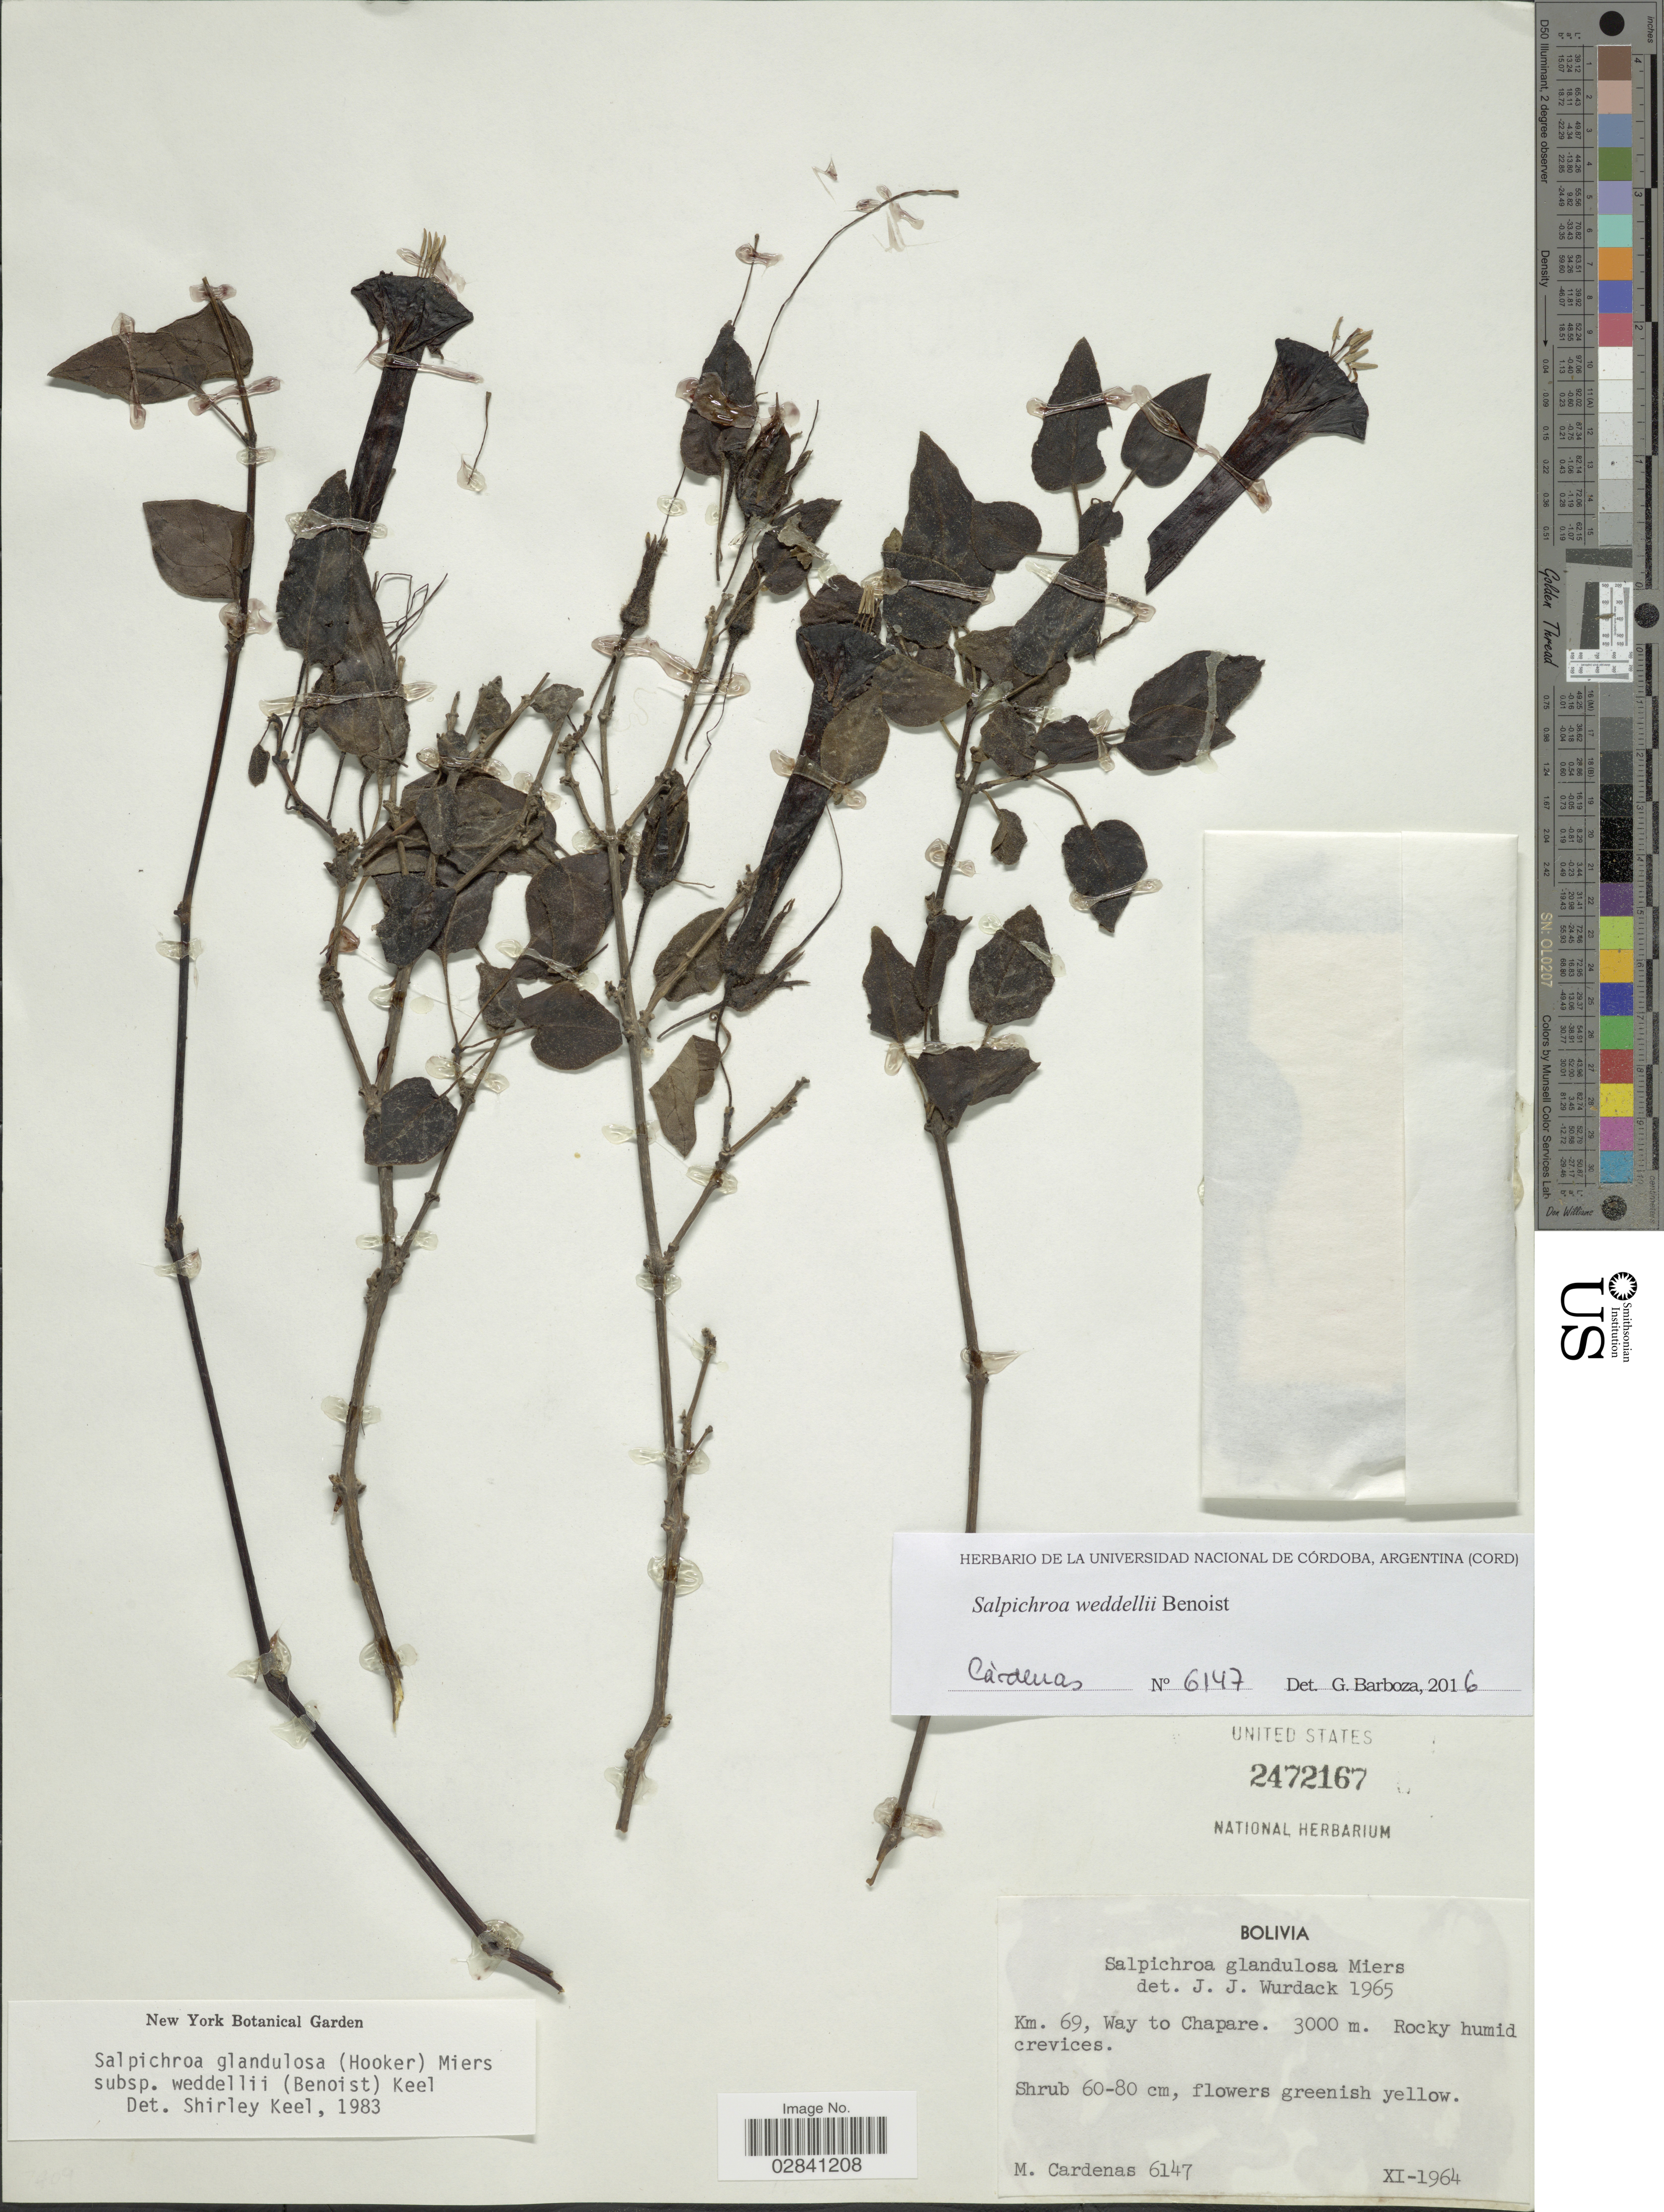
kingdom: Plantae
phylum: Tracheophyta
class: Magnoliopsida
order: Solanales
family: Solanaceae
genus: Salpichroa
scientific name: Salpichroa glandulosa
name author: (Hook.) Miers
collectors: M. Cárdenas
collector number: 6147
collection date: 1964-11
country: Bolivia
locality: Km. 69, Way to Chapare.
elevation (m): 3000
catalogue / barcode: US 2472167